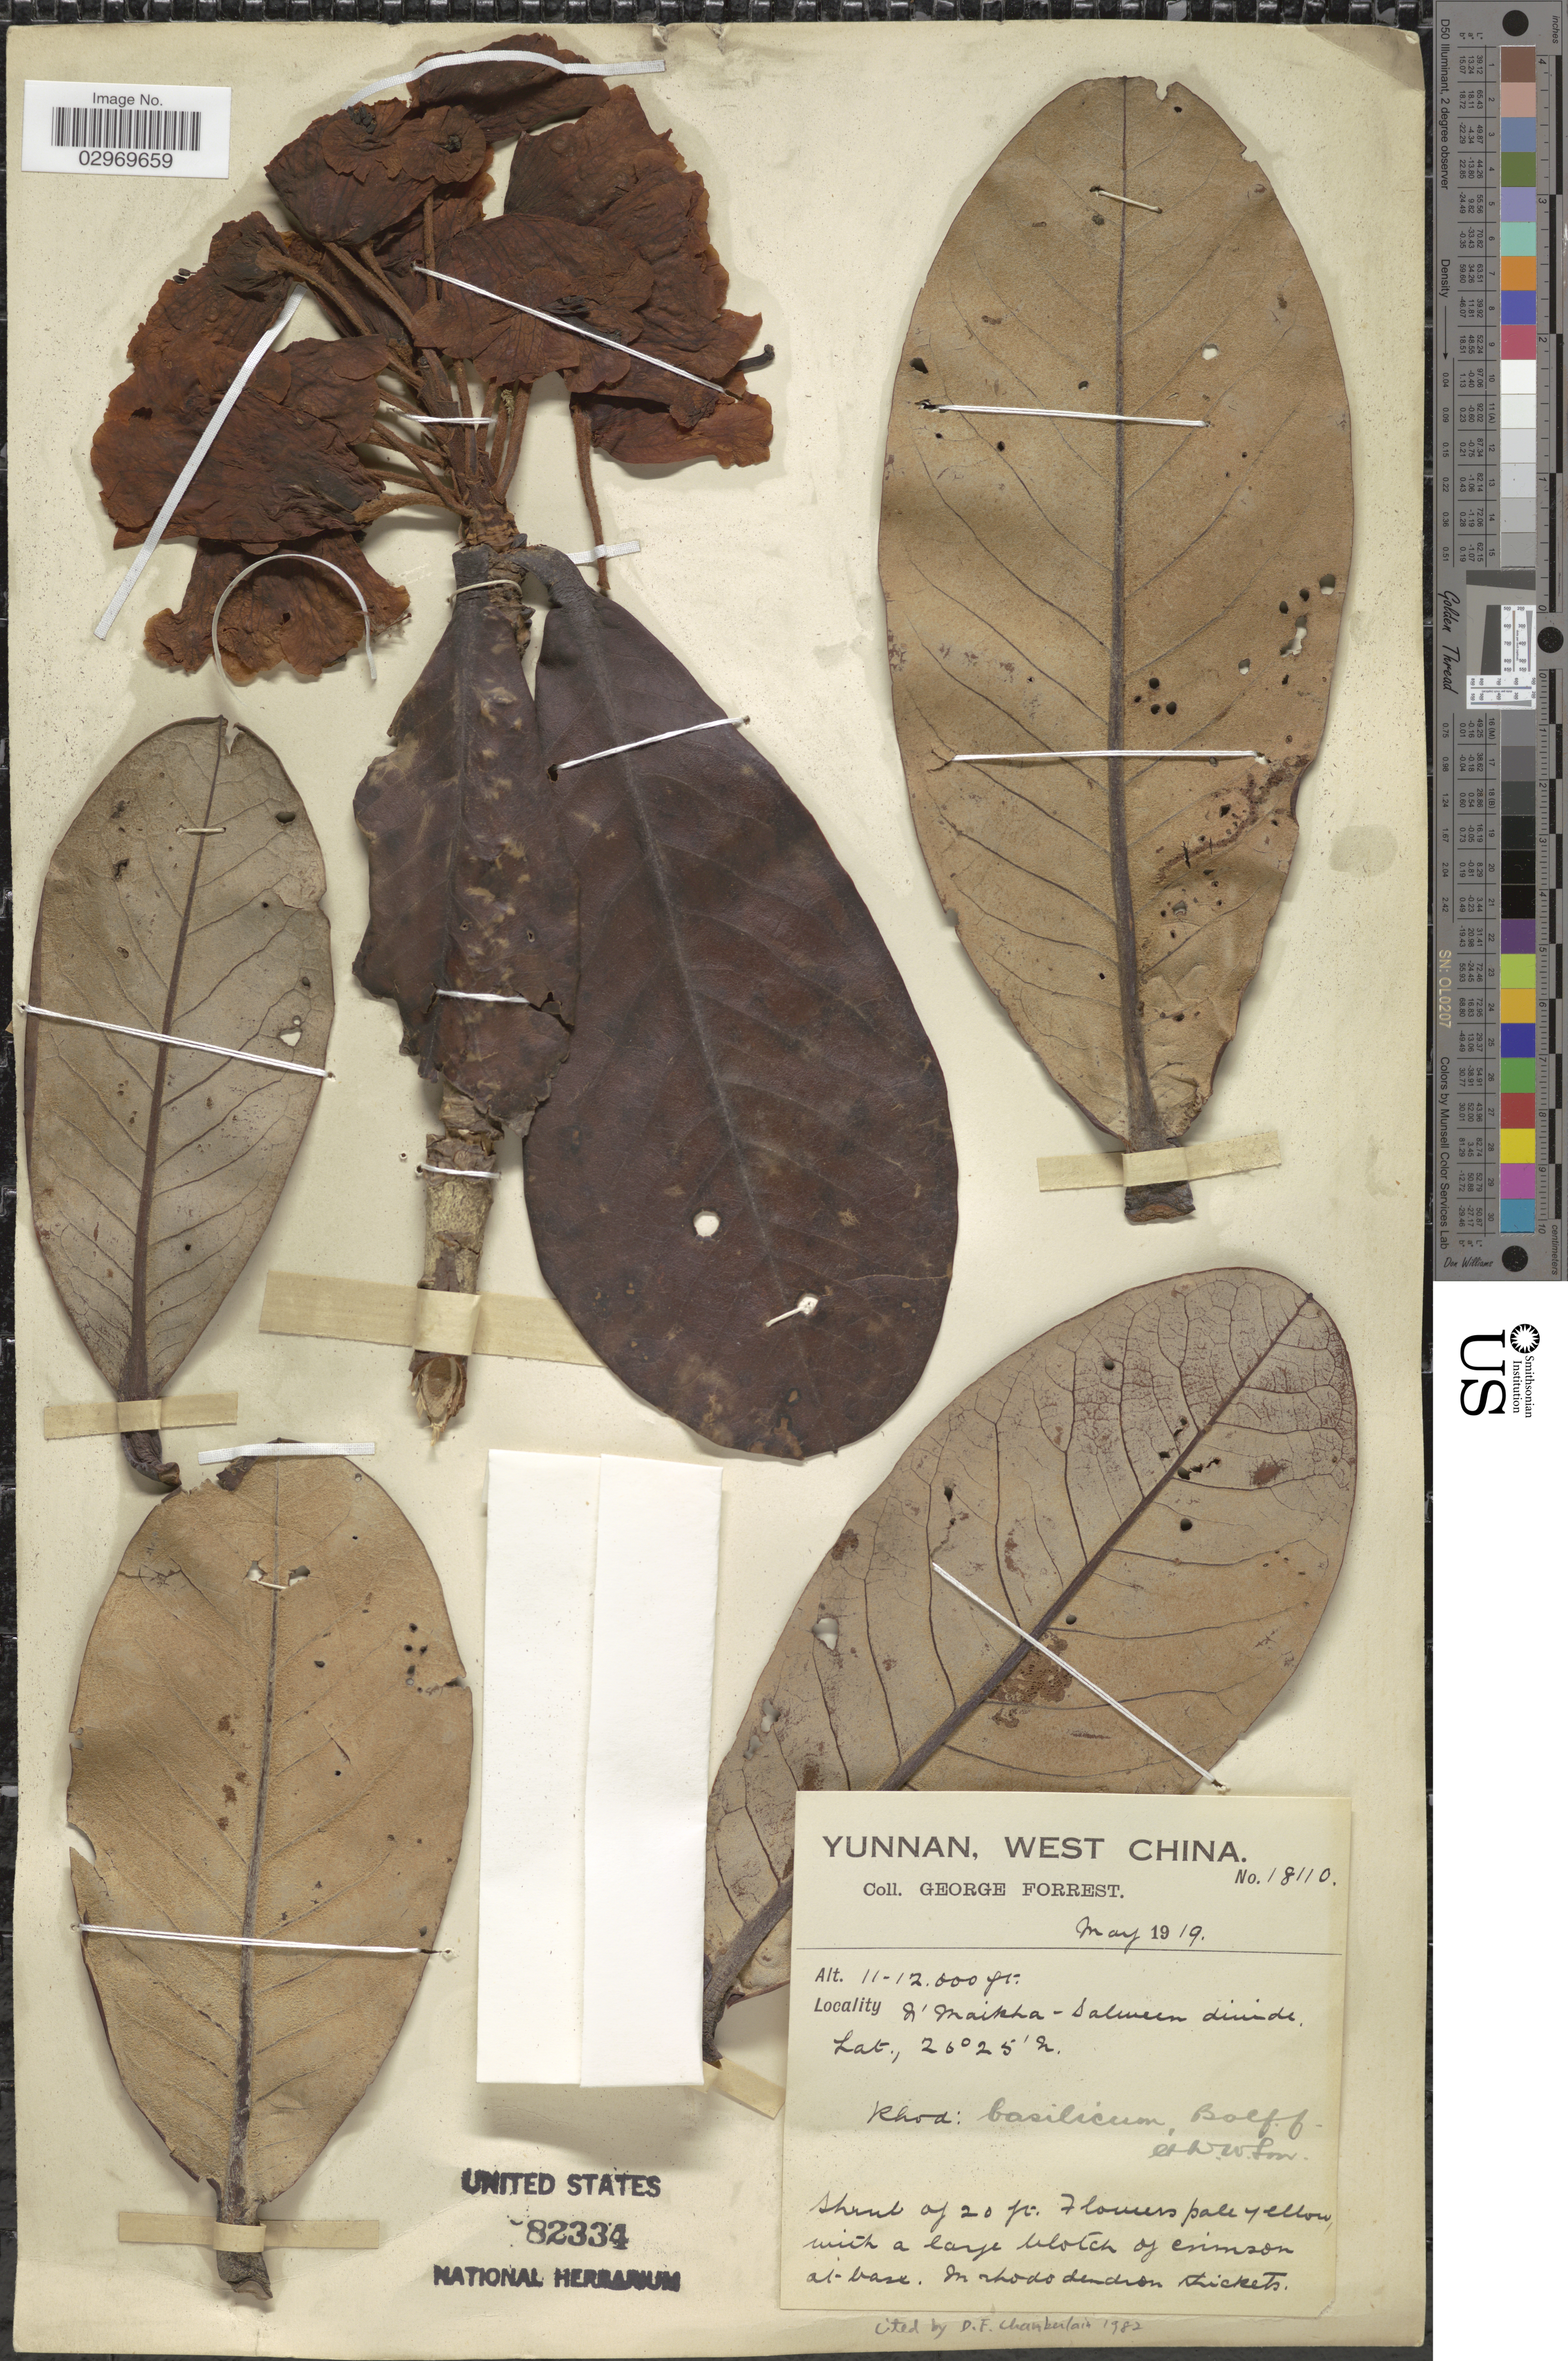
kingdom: Plantae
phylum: Tracheophyta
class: Magnoliopsida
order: Ericales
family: Ericaceae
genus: Rhododendron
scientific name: Rhododendron basilicum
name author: Balf. f. & W.W. Sm.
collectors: G. Forrest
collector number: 18110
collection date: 1919-05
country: China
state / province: Yunnan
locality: West China. N'Maikha-Salween divide.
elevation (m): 3353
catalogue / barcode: US 82334